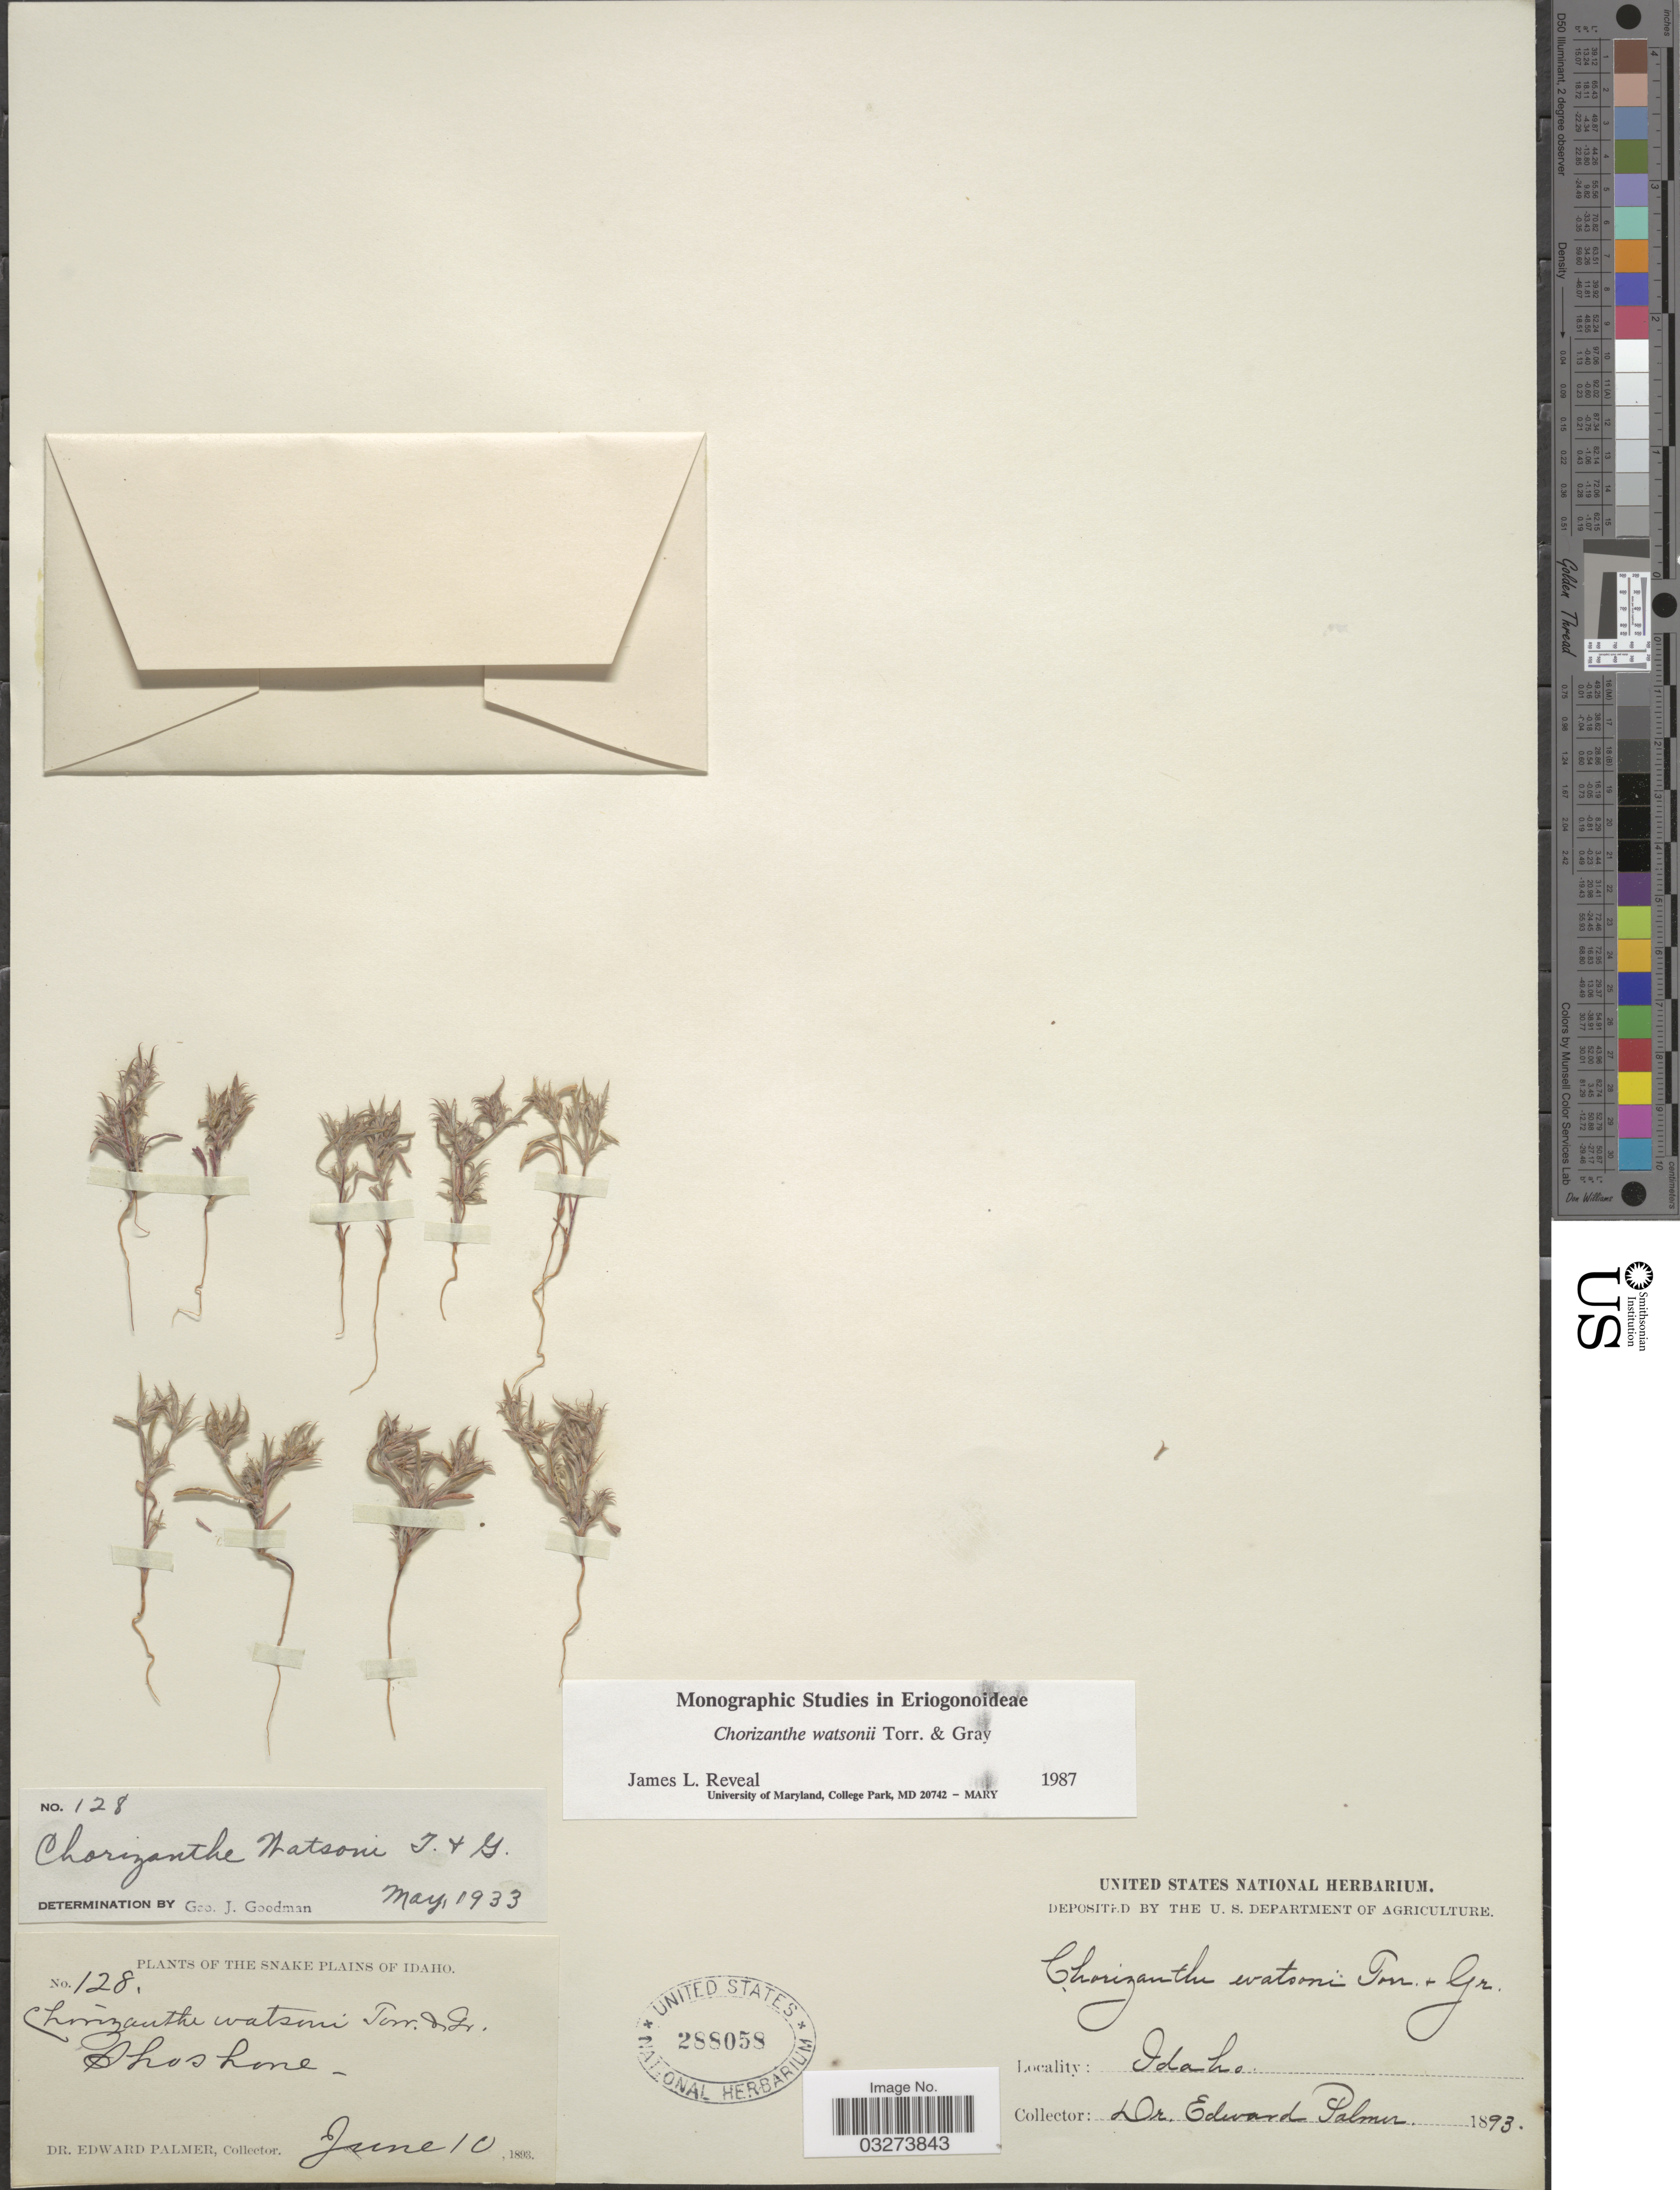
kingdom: Plantae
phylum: Tracheophyta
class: Magnoliopsida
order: Caryophyllales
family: Polygonaceae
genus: Chorizanthe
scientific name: Chorizanthe watsonii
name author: Torr. & A. Gray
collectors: E. Palmer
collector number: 128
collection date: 1893-06-10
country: United States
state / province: Idaho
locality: The Snake Plains of Idaho. Shoshone.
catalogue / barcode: US 288058